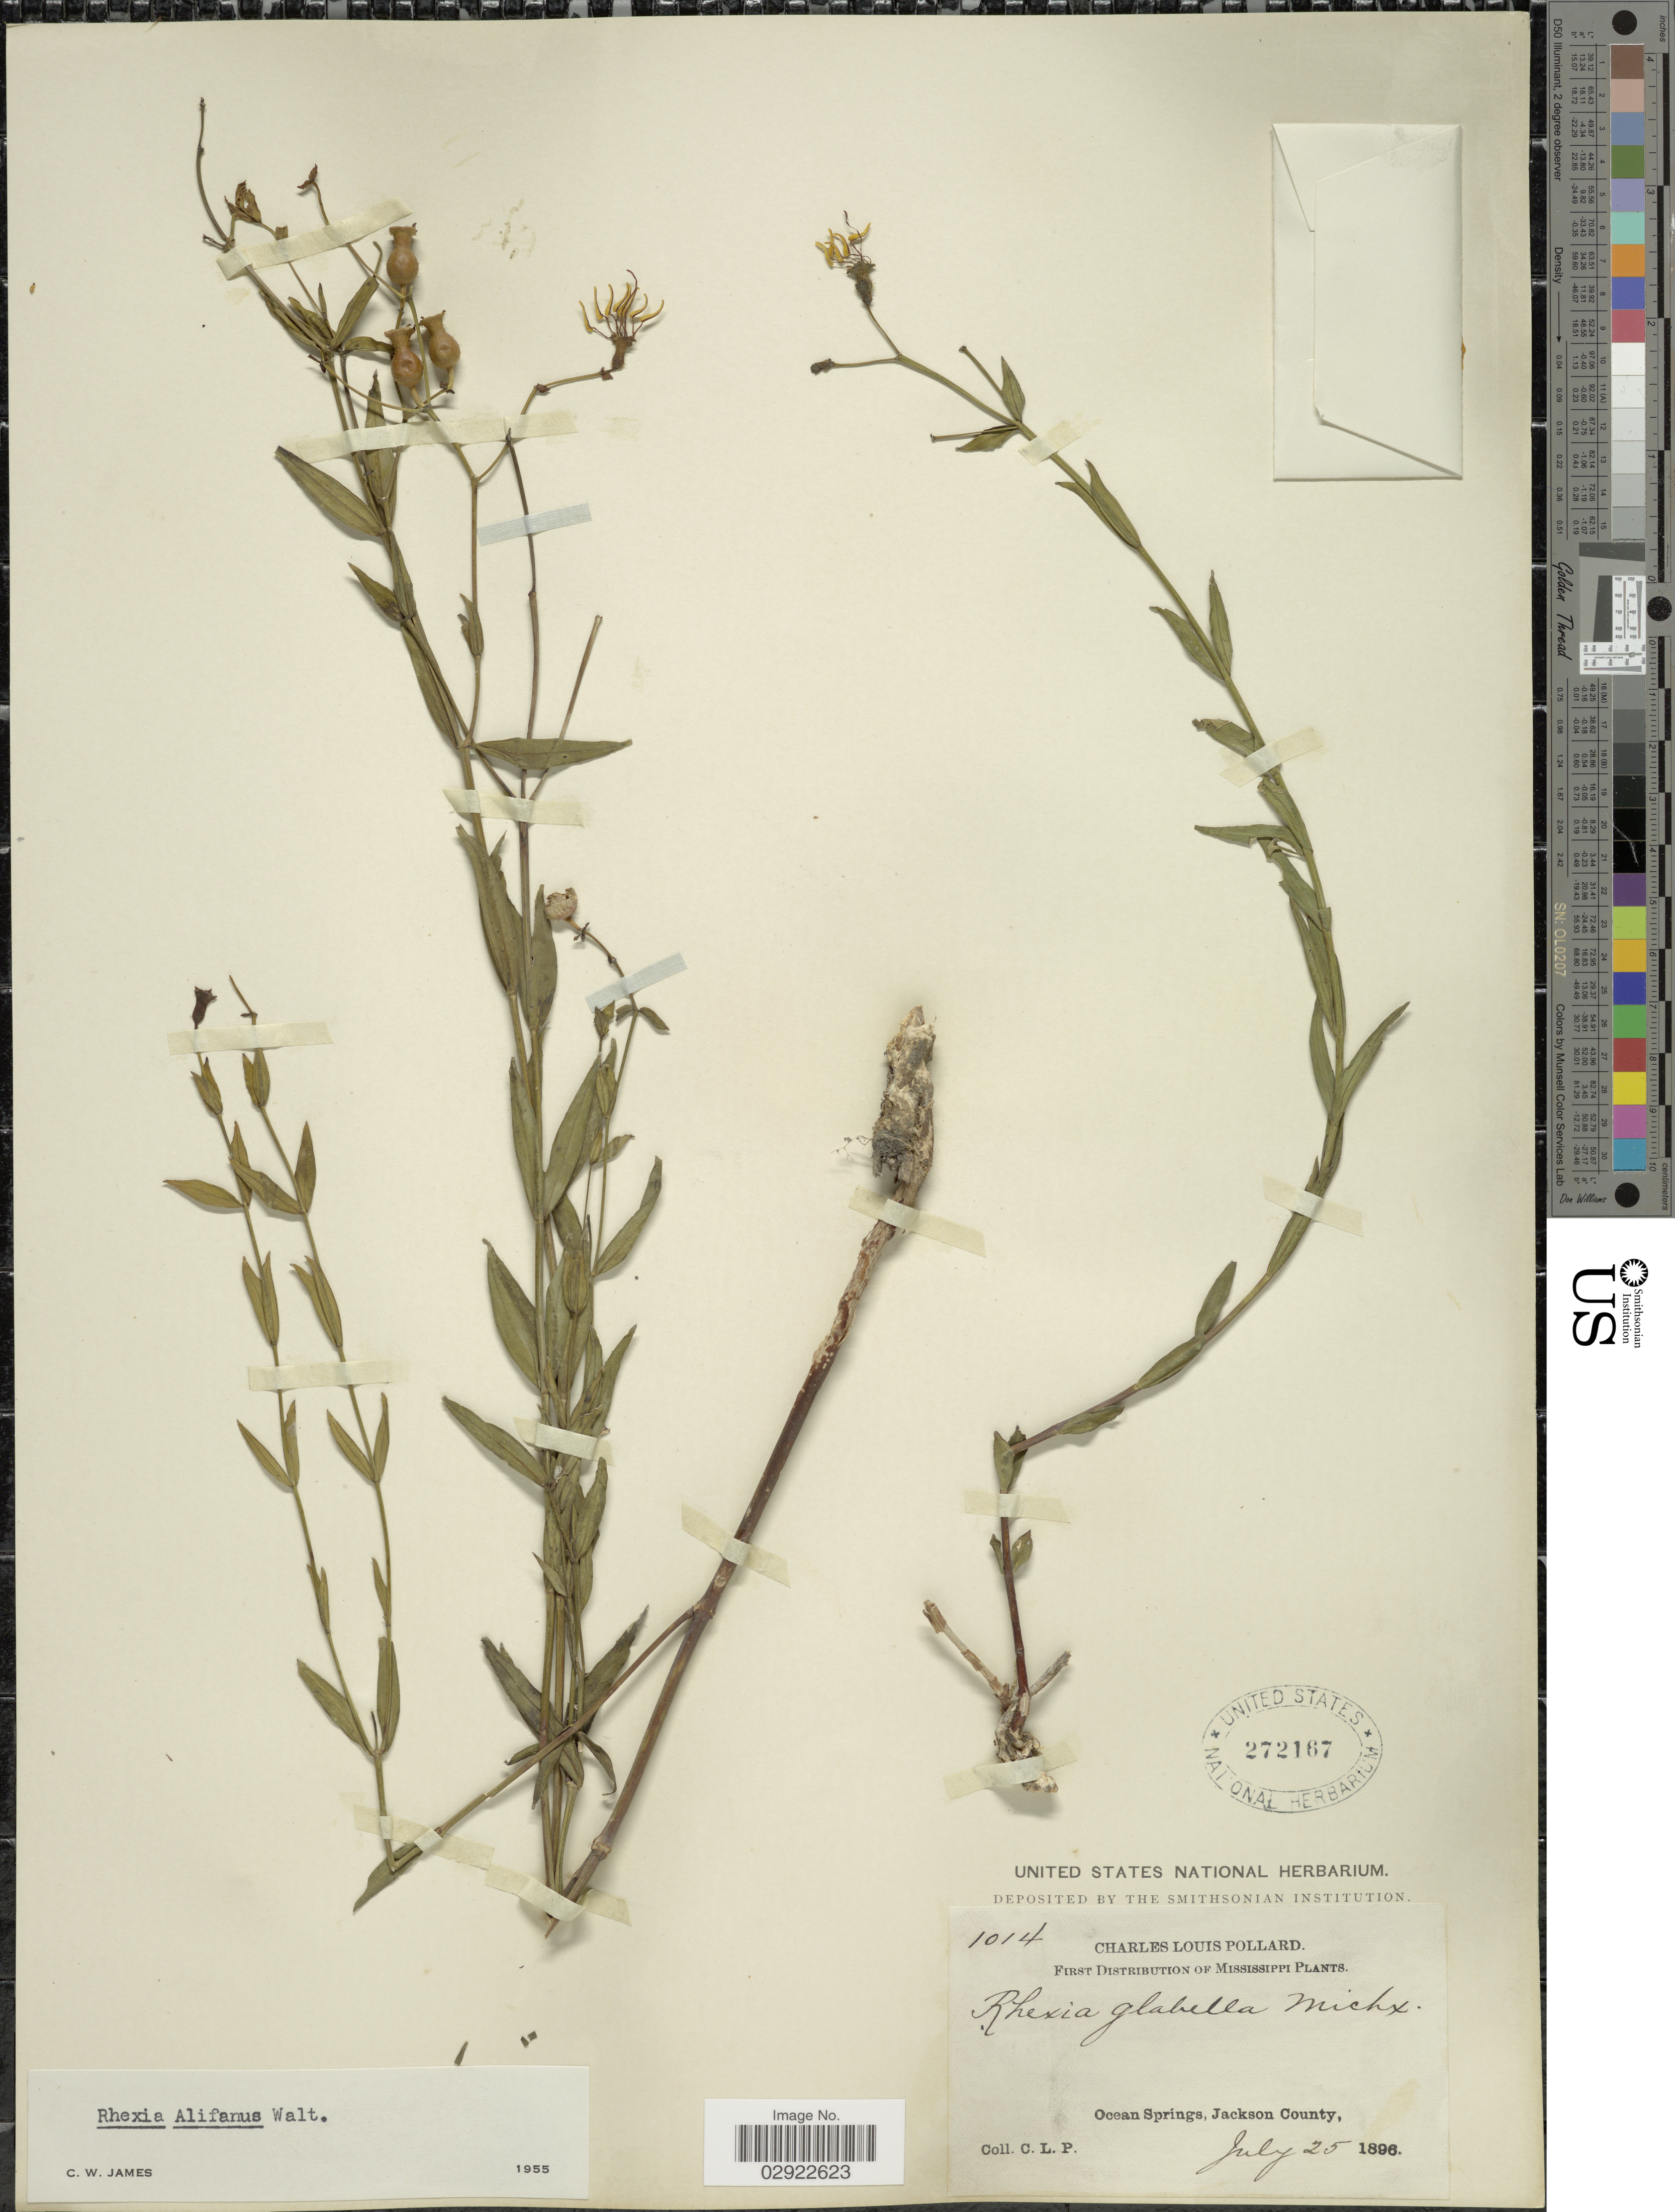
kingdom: Plantae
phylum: Tracheophyta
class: Magnoliopsida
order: Myrtales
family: Melastomataceae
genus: Rhexia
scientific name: Rhexia alifanus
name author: Walter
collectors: C. L. Pollard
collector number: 1014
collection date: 1896-07-25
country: United States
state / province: Mississippi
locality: Ocean Springs, Jackson County.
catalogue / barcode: US 272167